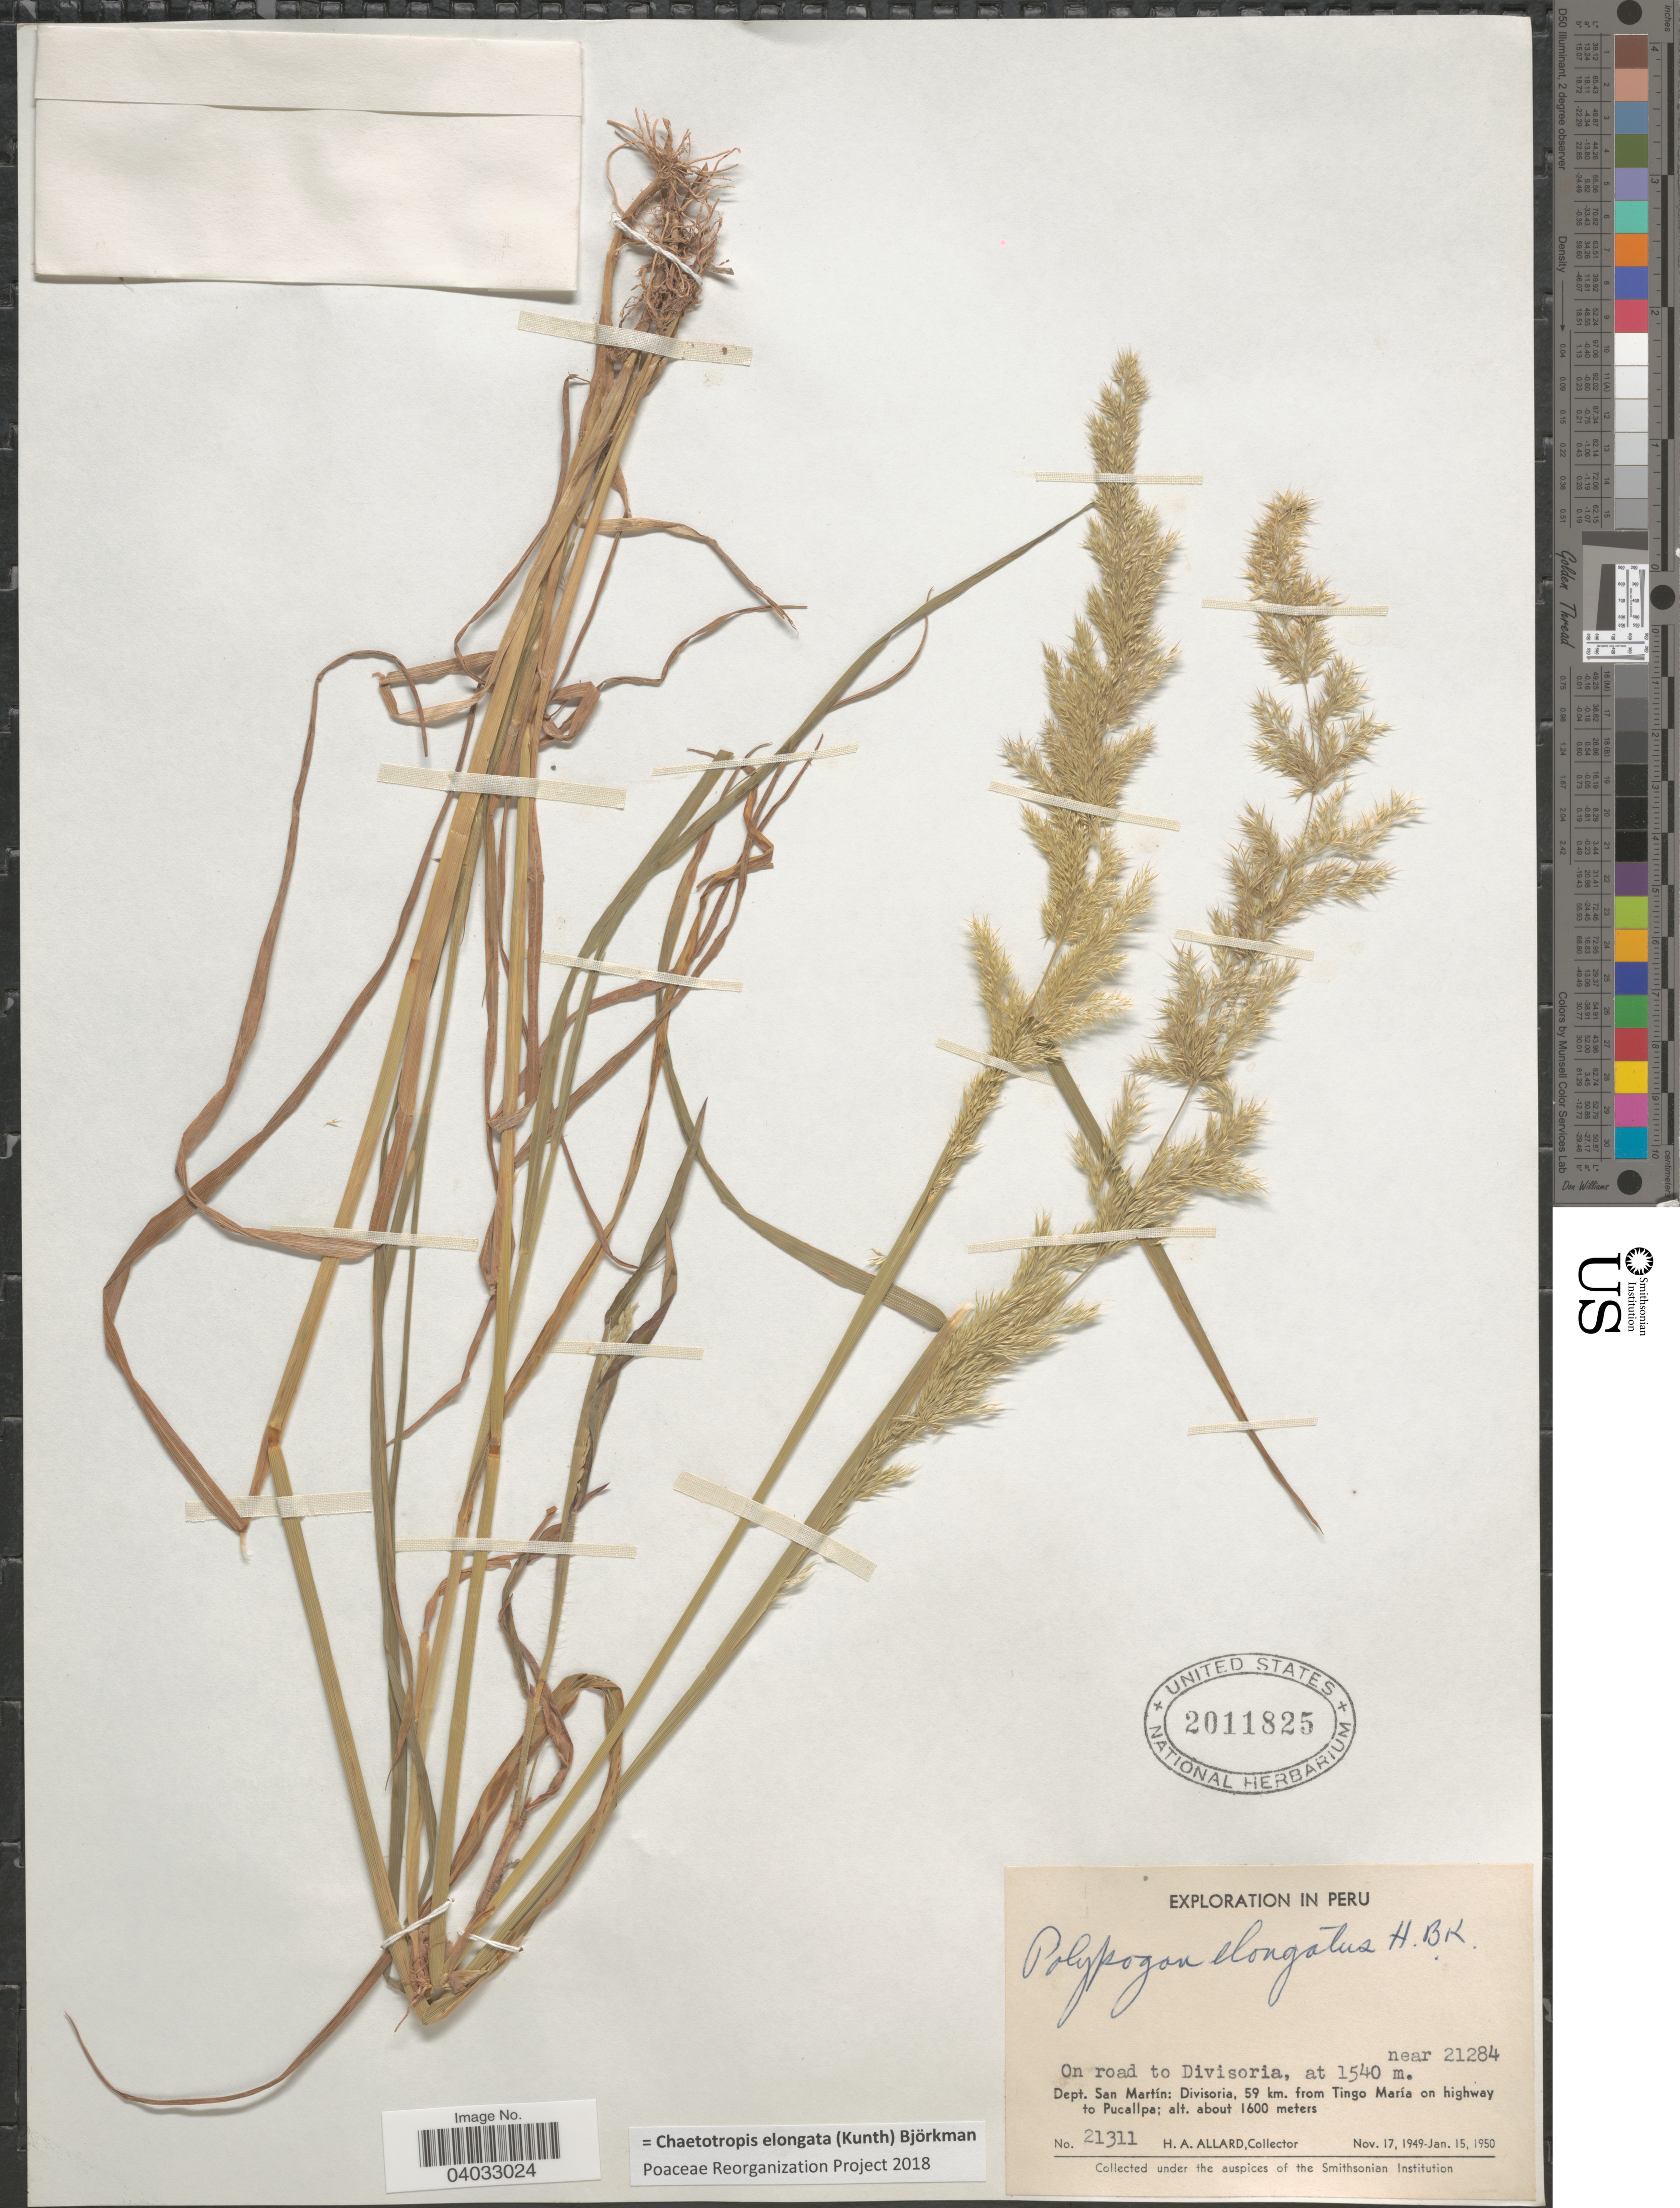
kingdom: Plantae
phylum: Tracheophyta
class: Liliopsida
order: Poales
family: Poaceae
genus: Chaetotropis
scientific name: Chaetotropis elongata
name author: (Kunth) Björkman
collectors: H. A. Allard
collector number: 21311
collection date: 1949-11-17/1950-01-15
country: Peru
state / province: San Martín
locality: On road to Divisoria, near 21284. Dept. San Martin: Divisoria, 59 km. from Tingo María on highway to Pucallpa.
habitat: on road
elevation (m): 1600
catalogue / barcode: US 2011825